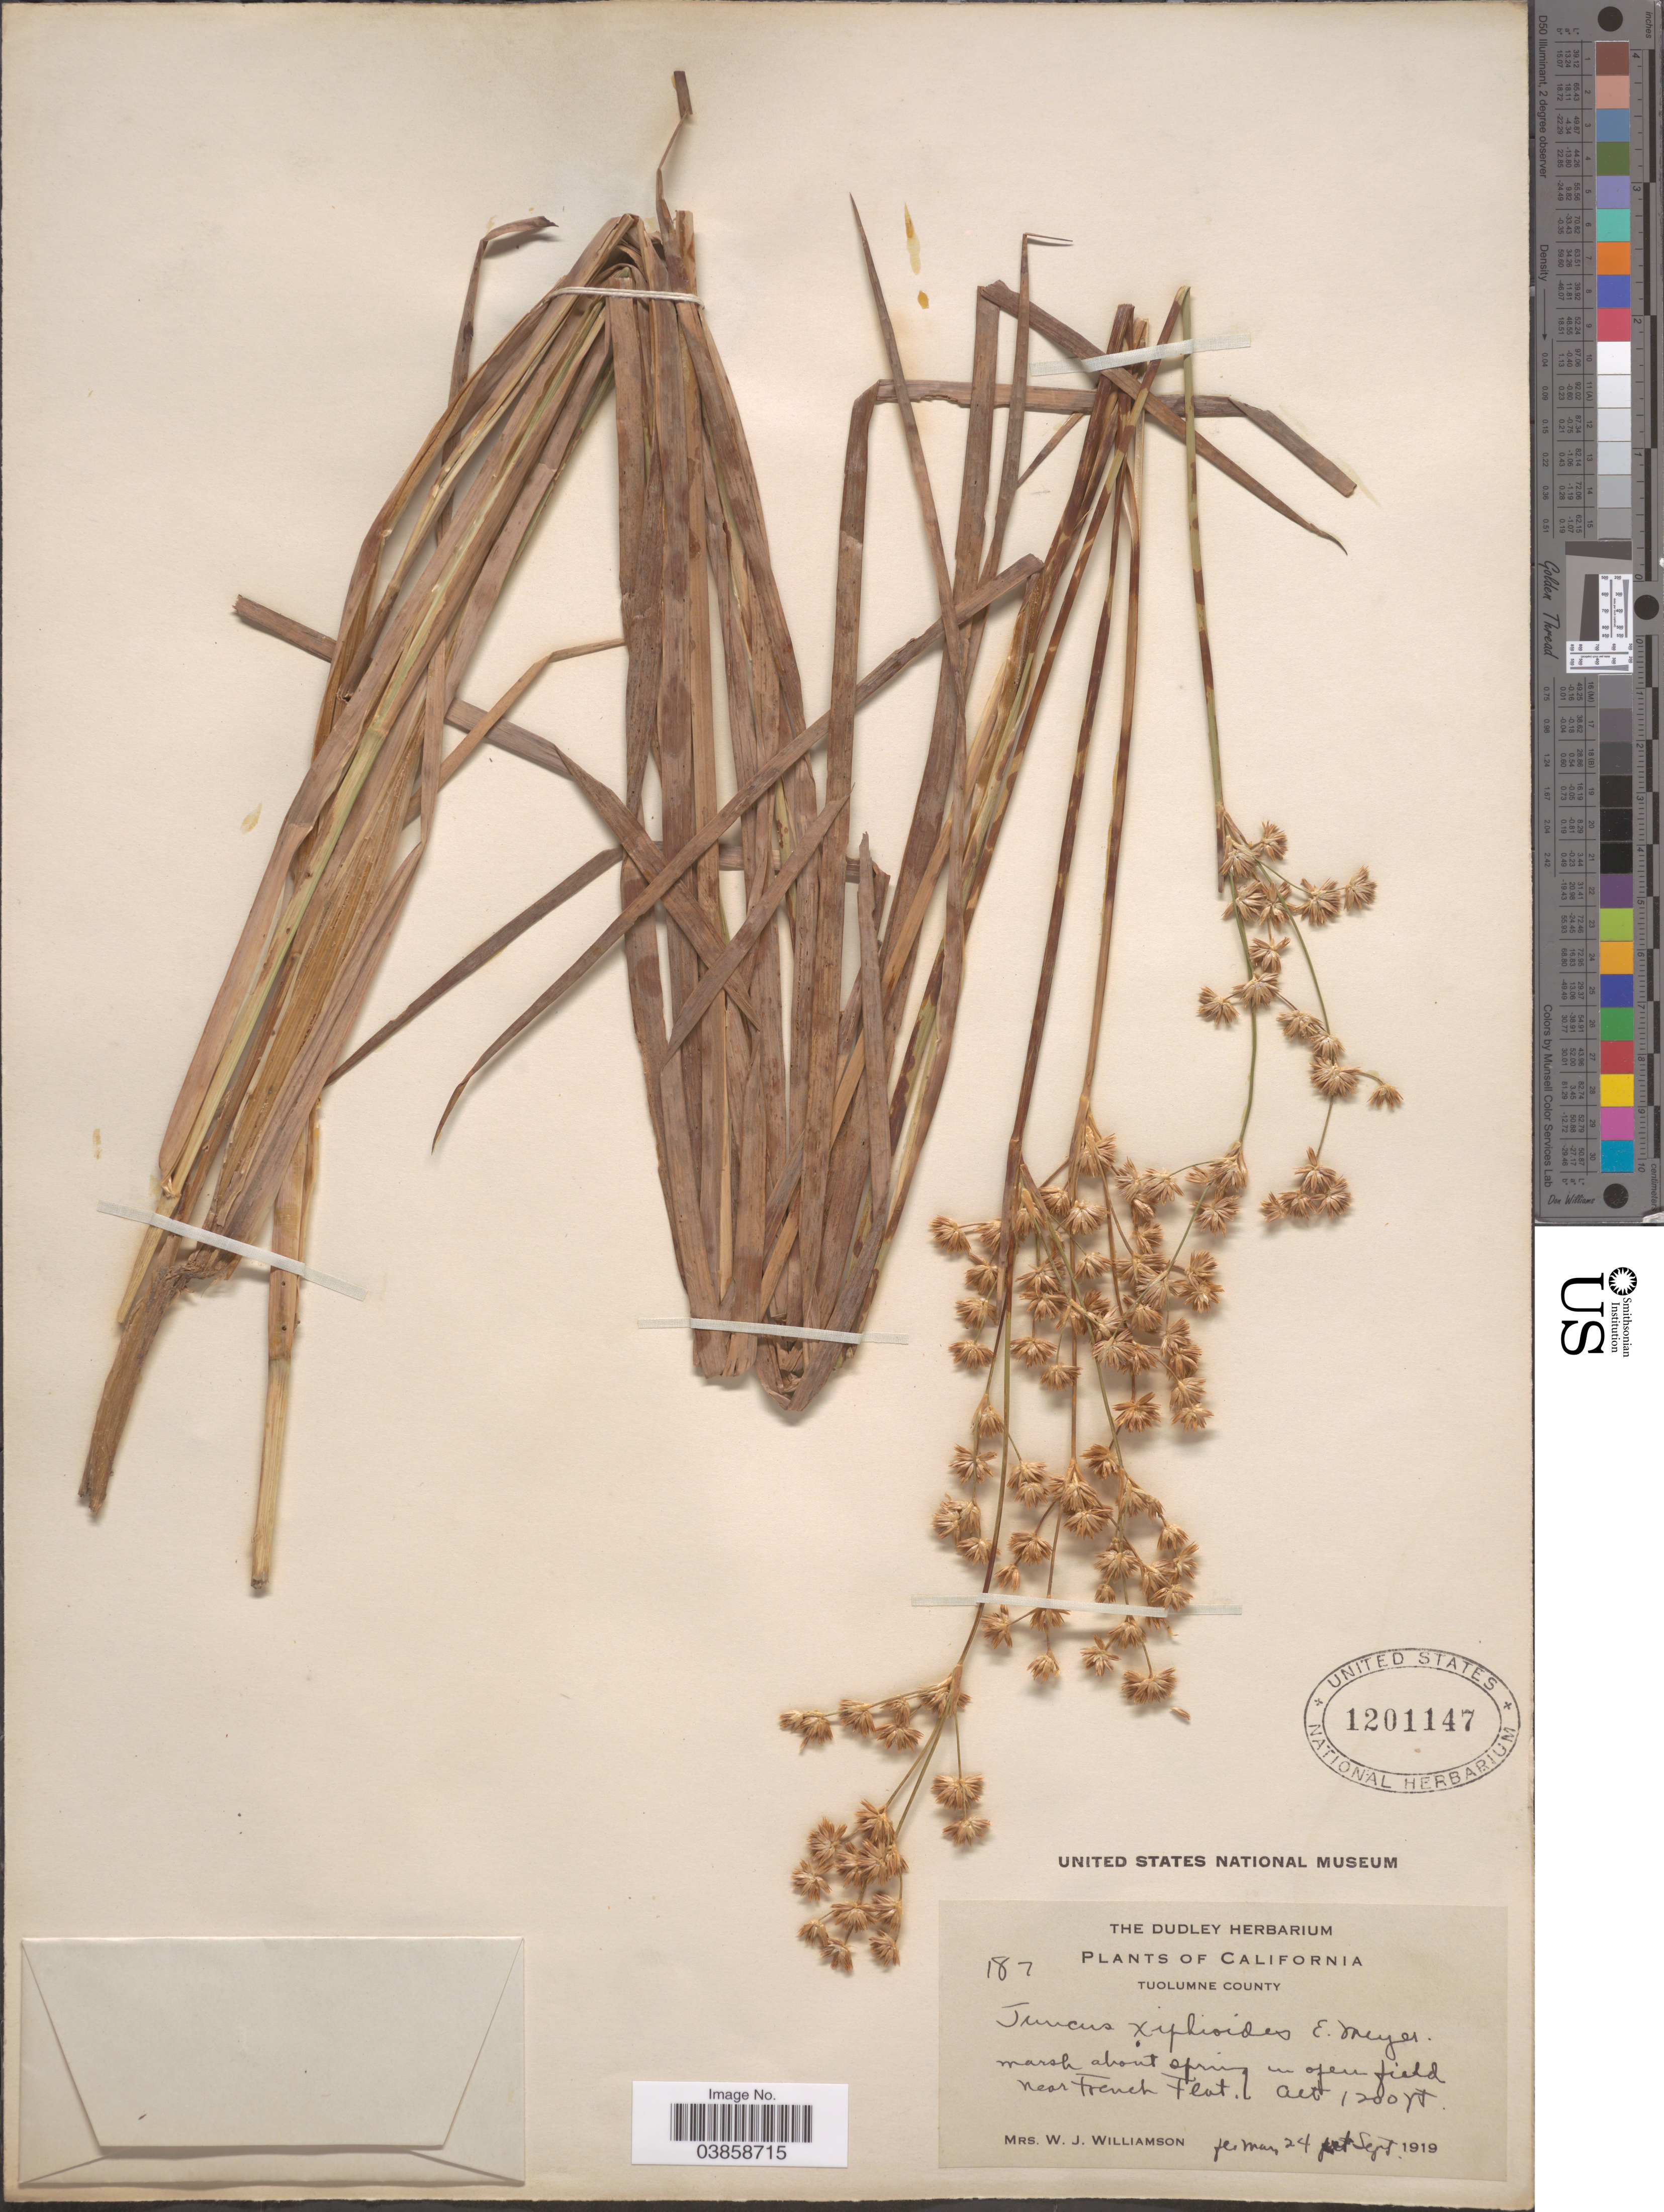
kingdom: Plantae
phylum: Tracheophyta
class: Liliopsida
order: Poales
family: Juncaceae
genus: Juncus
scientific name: Juncus xiphioides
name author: E. Mey.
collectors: W. Williamson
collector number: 187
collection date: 1919-09-24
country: United States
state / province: California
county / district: Tuolumne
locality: Tuolumne County. Near French Flat.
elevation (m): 390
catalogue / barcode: US 1201147